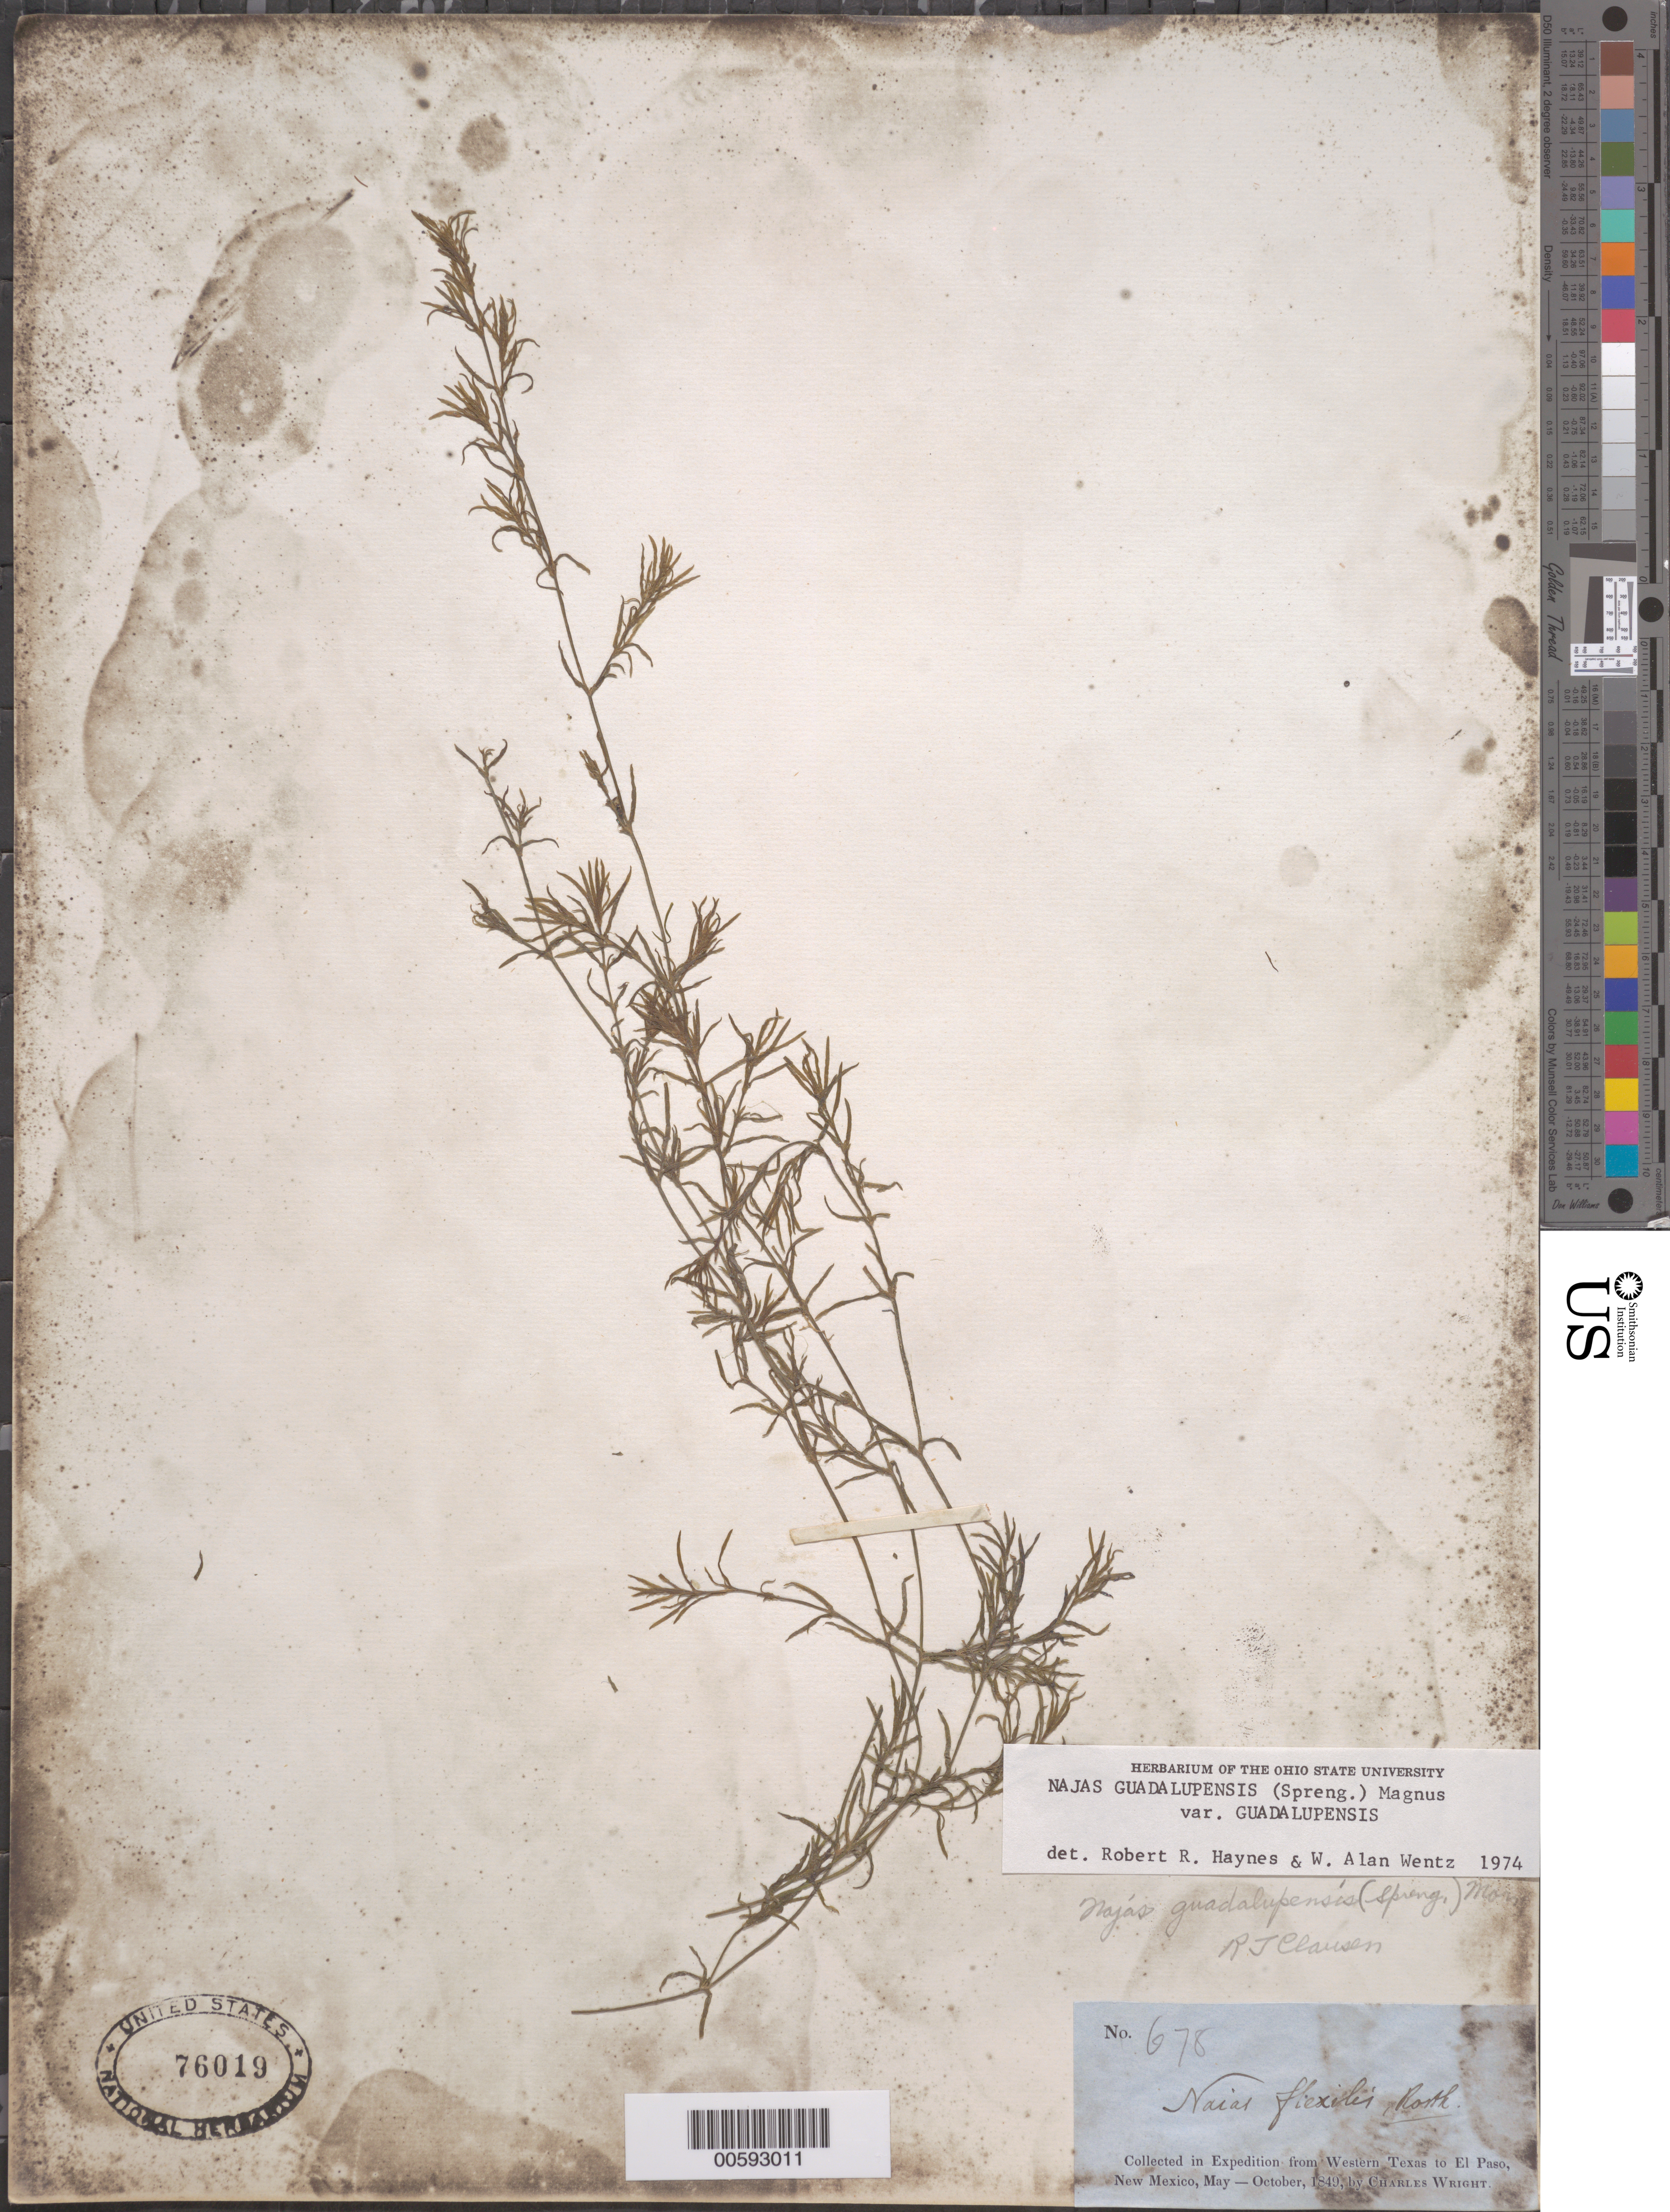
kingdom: Plantae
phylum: Tracheophyta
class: Liliopsida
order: Alismatales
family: Hydrocharitaceae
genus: Najas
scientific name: Najas guadalupensis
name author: (Spreng.) Magnus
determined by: Haynes, R. R.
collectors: C. Wright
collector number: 678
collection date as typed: May 1849 to -- Oct 1849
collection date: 1849-05/1849-10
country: United States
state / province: Texas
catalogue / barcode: US 76019